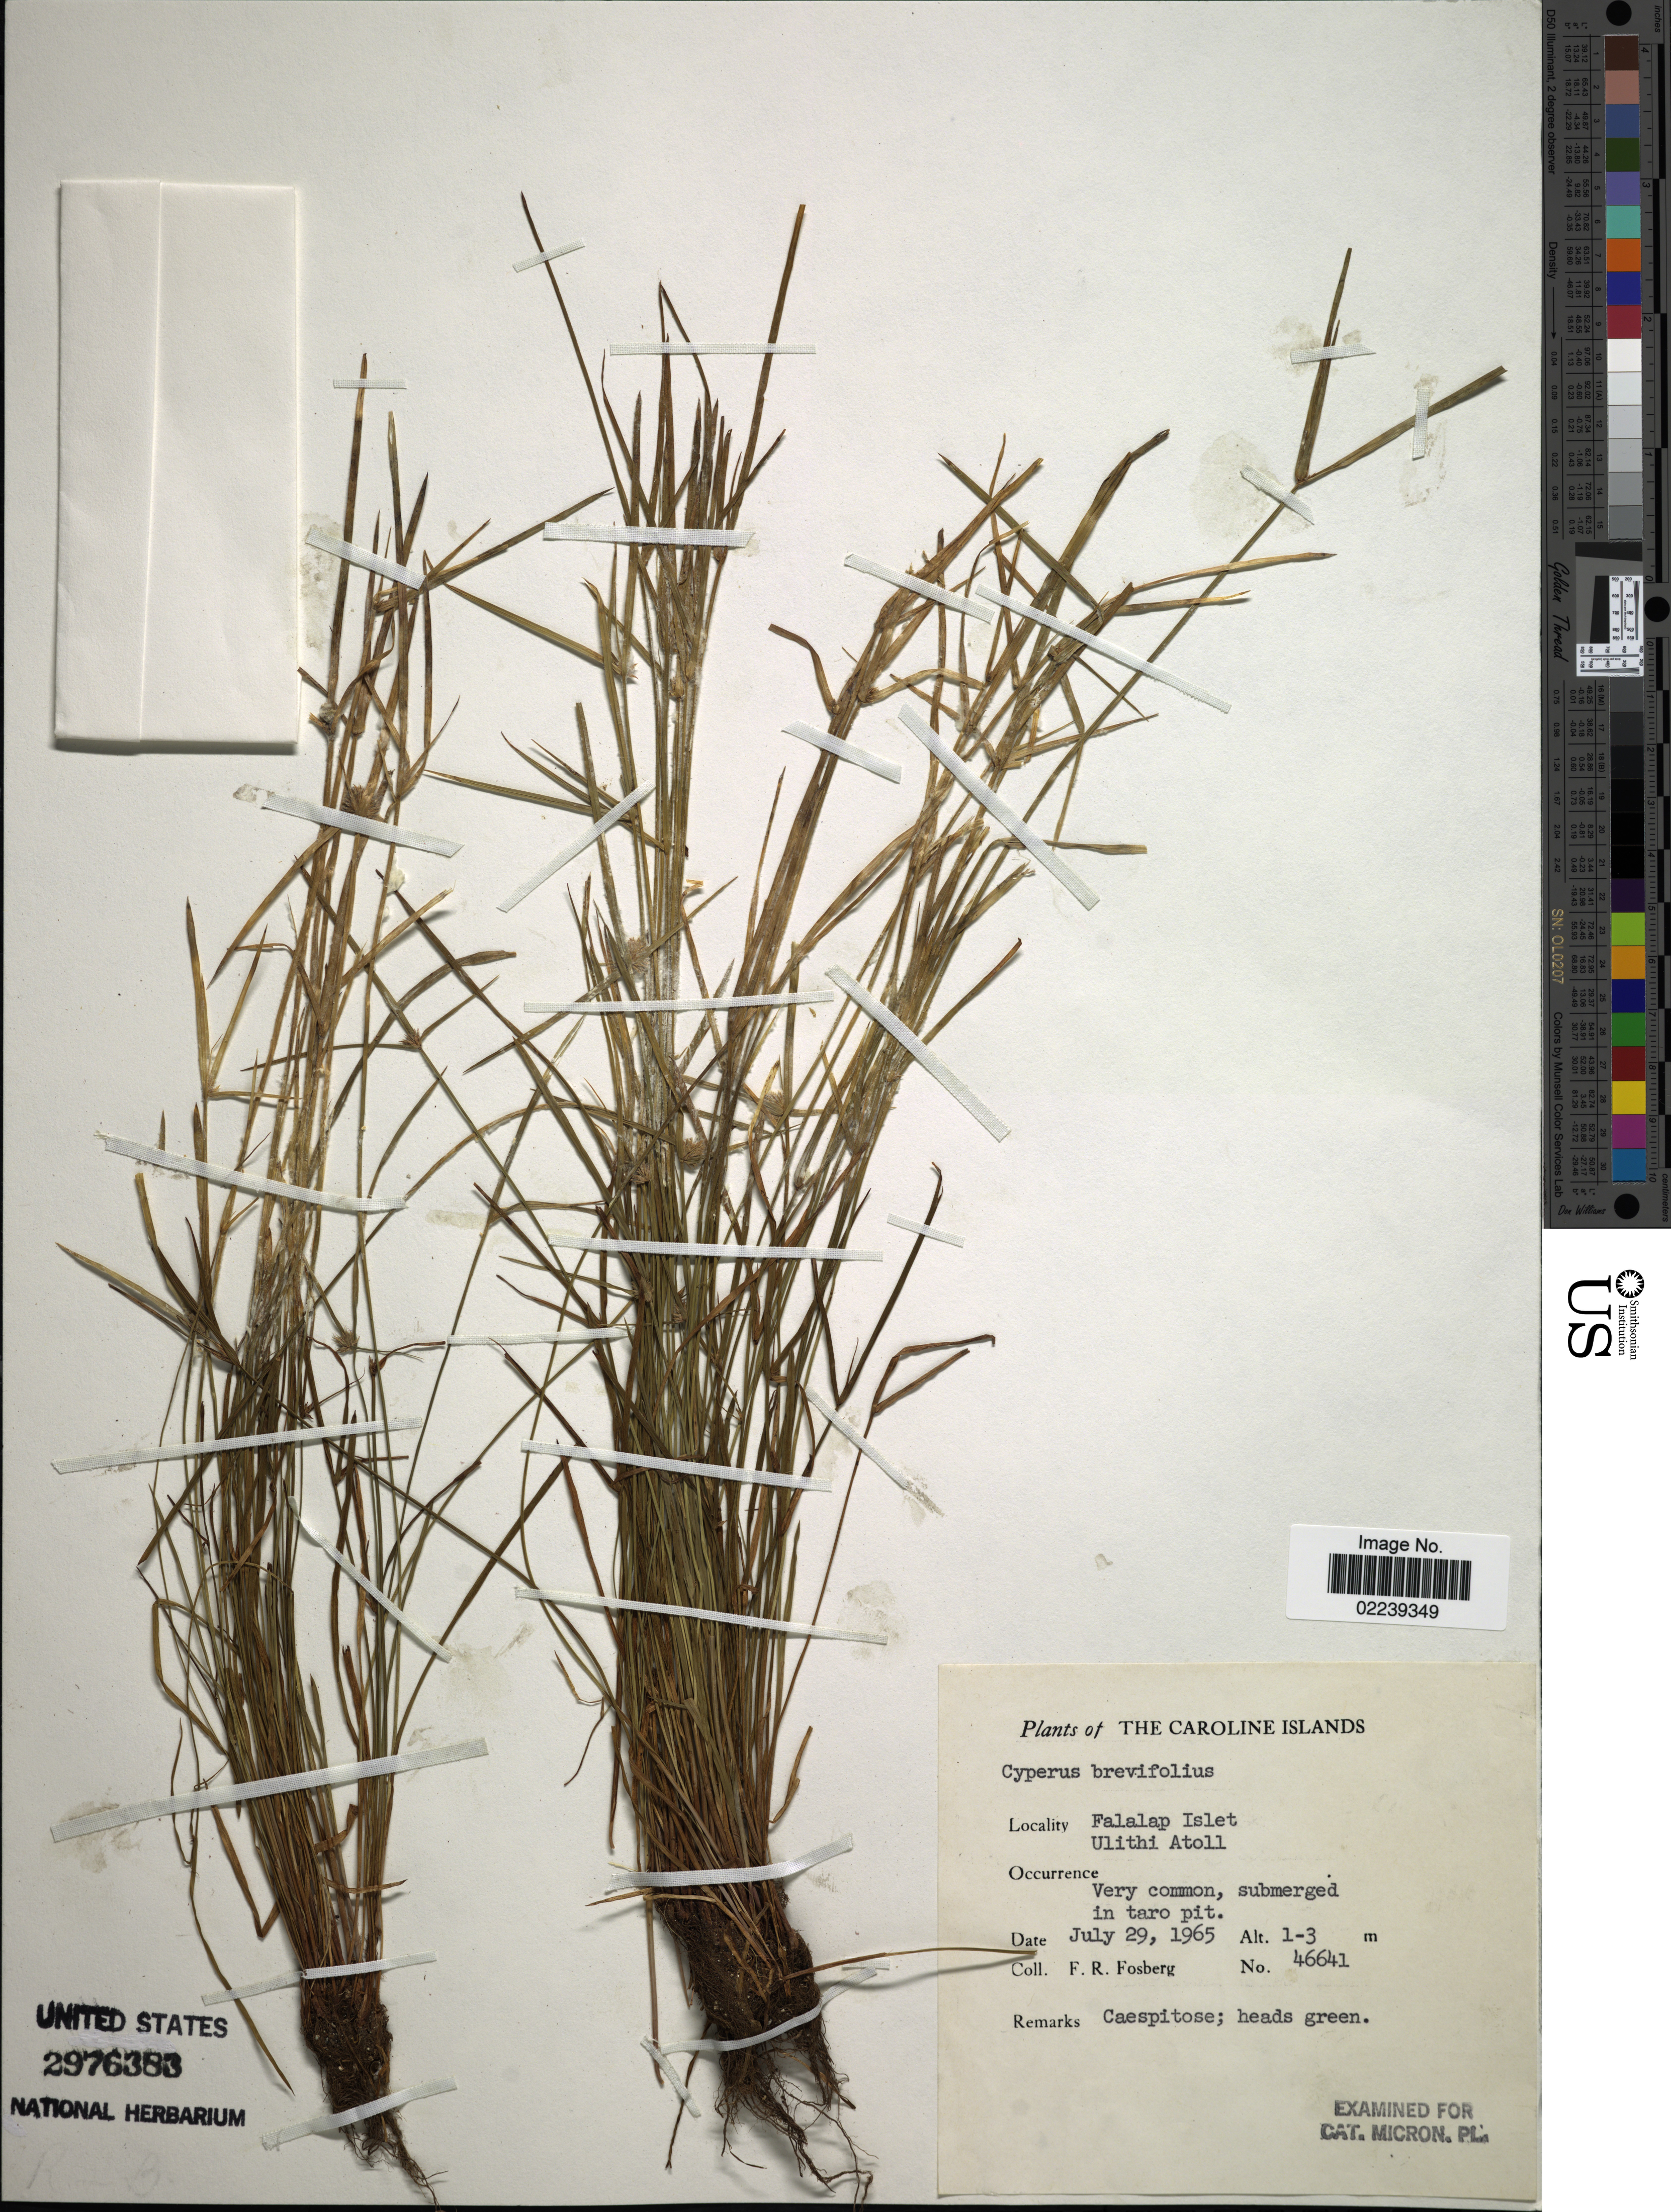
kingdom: Plantae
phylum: Tracheophyta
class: Liliopsida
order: Poales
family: Cyperaceae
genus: Cyperus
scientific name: Cyperus brevifolius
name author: (Rottb.) Hassk.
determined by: Strong, M. T., (US), Smithsonian Institution - National Museum of Natural History (UNITED STATES)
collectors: F. R. Fosberg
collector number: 46641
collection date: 1965-07-29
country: Micronesia, Federated States of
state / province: Yap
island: Ulithi Atoll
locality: The Caroline Islands, Falalap Islet, Ulithi Atoll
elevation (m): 1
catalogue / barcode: US 2976383